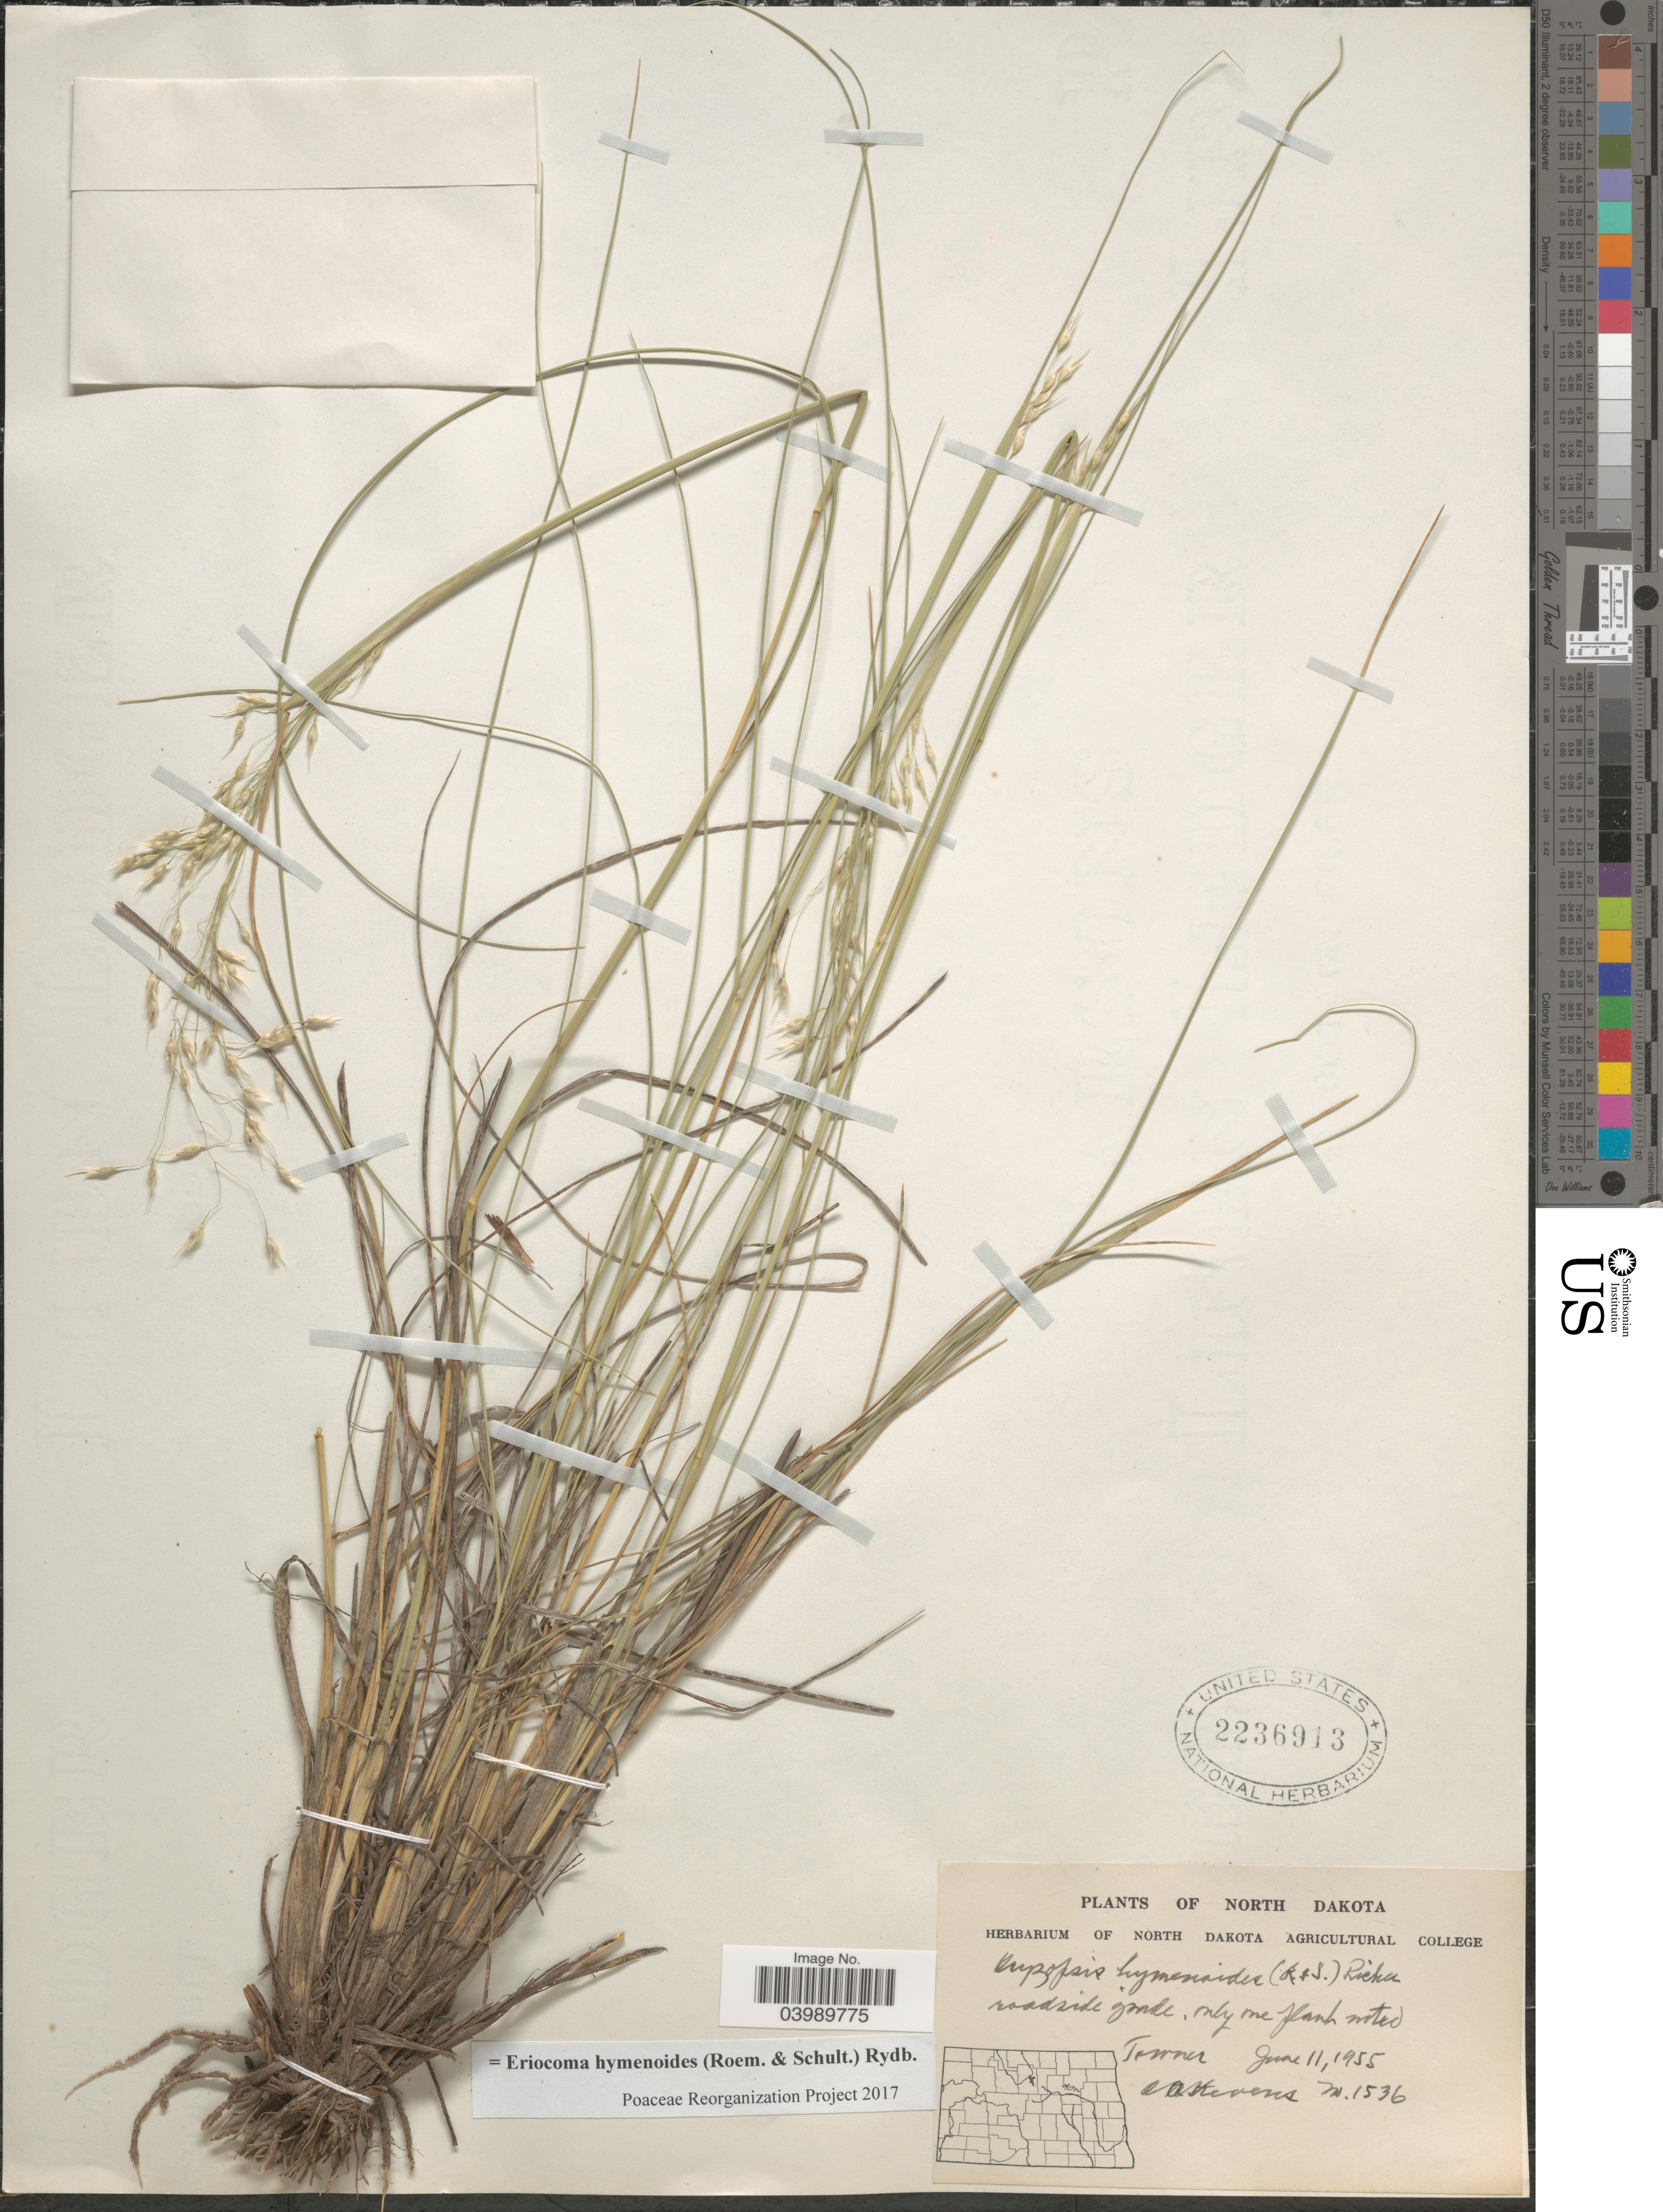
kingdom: Plantae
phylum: Tracheophyta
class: Liliopsida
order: Poales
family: Poaceae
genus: Eriocoma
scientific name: Eriocoma hymenoides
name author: (Roem. & Schult.) Rydb.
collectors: O. A. Stevens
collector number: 1536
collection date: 1955-06-11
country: United States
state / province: North Dakota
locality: Towner.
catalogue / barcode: US 2236913